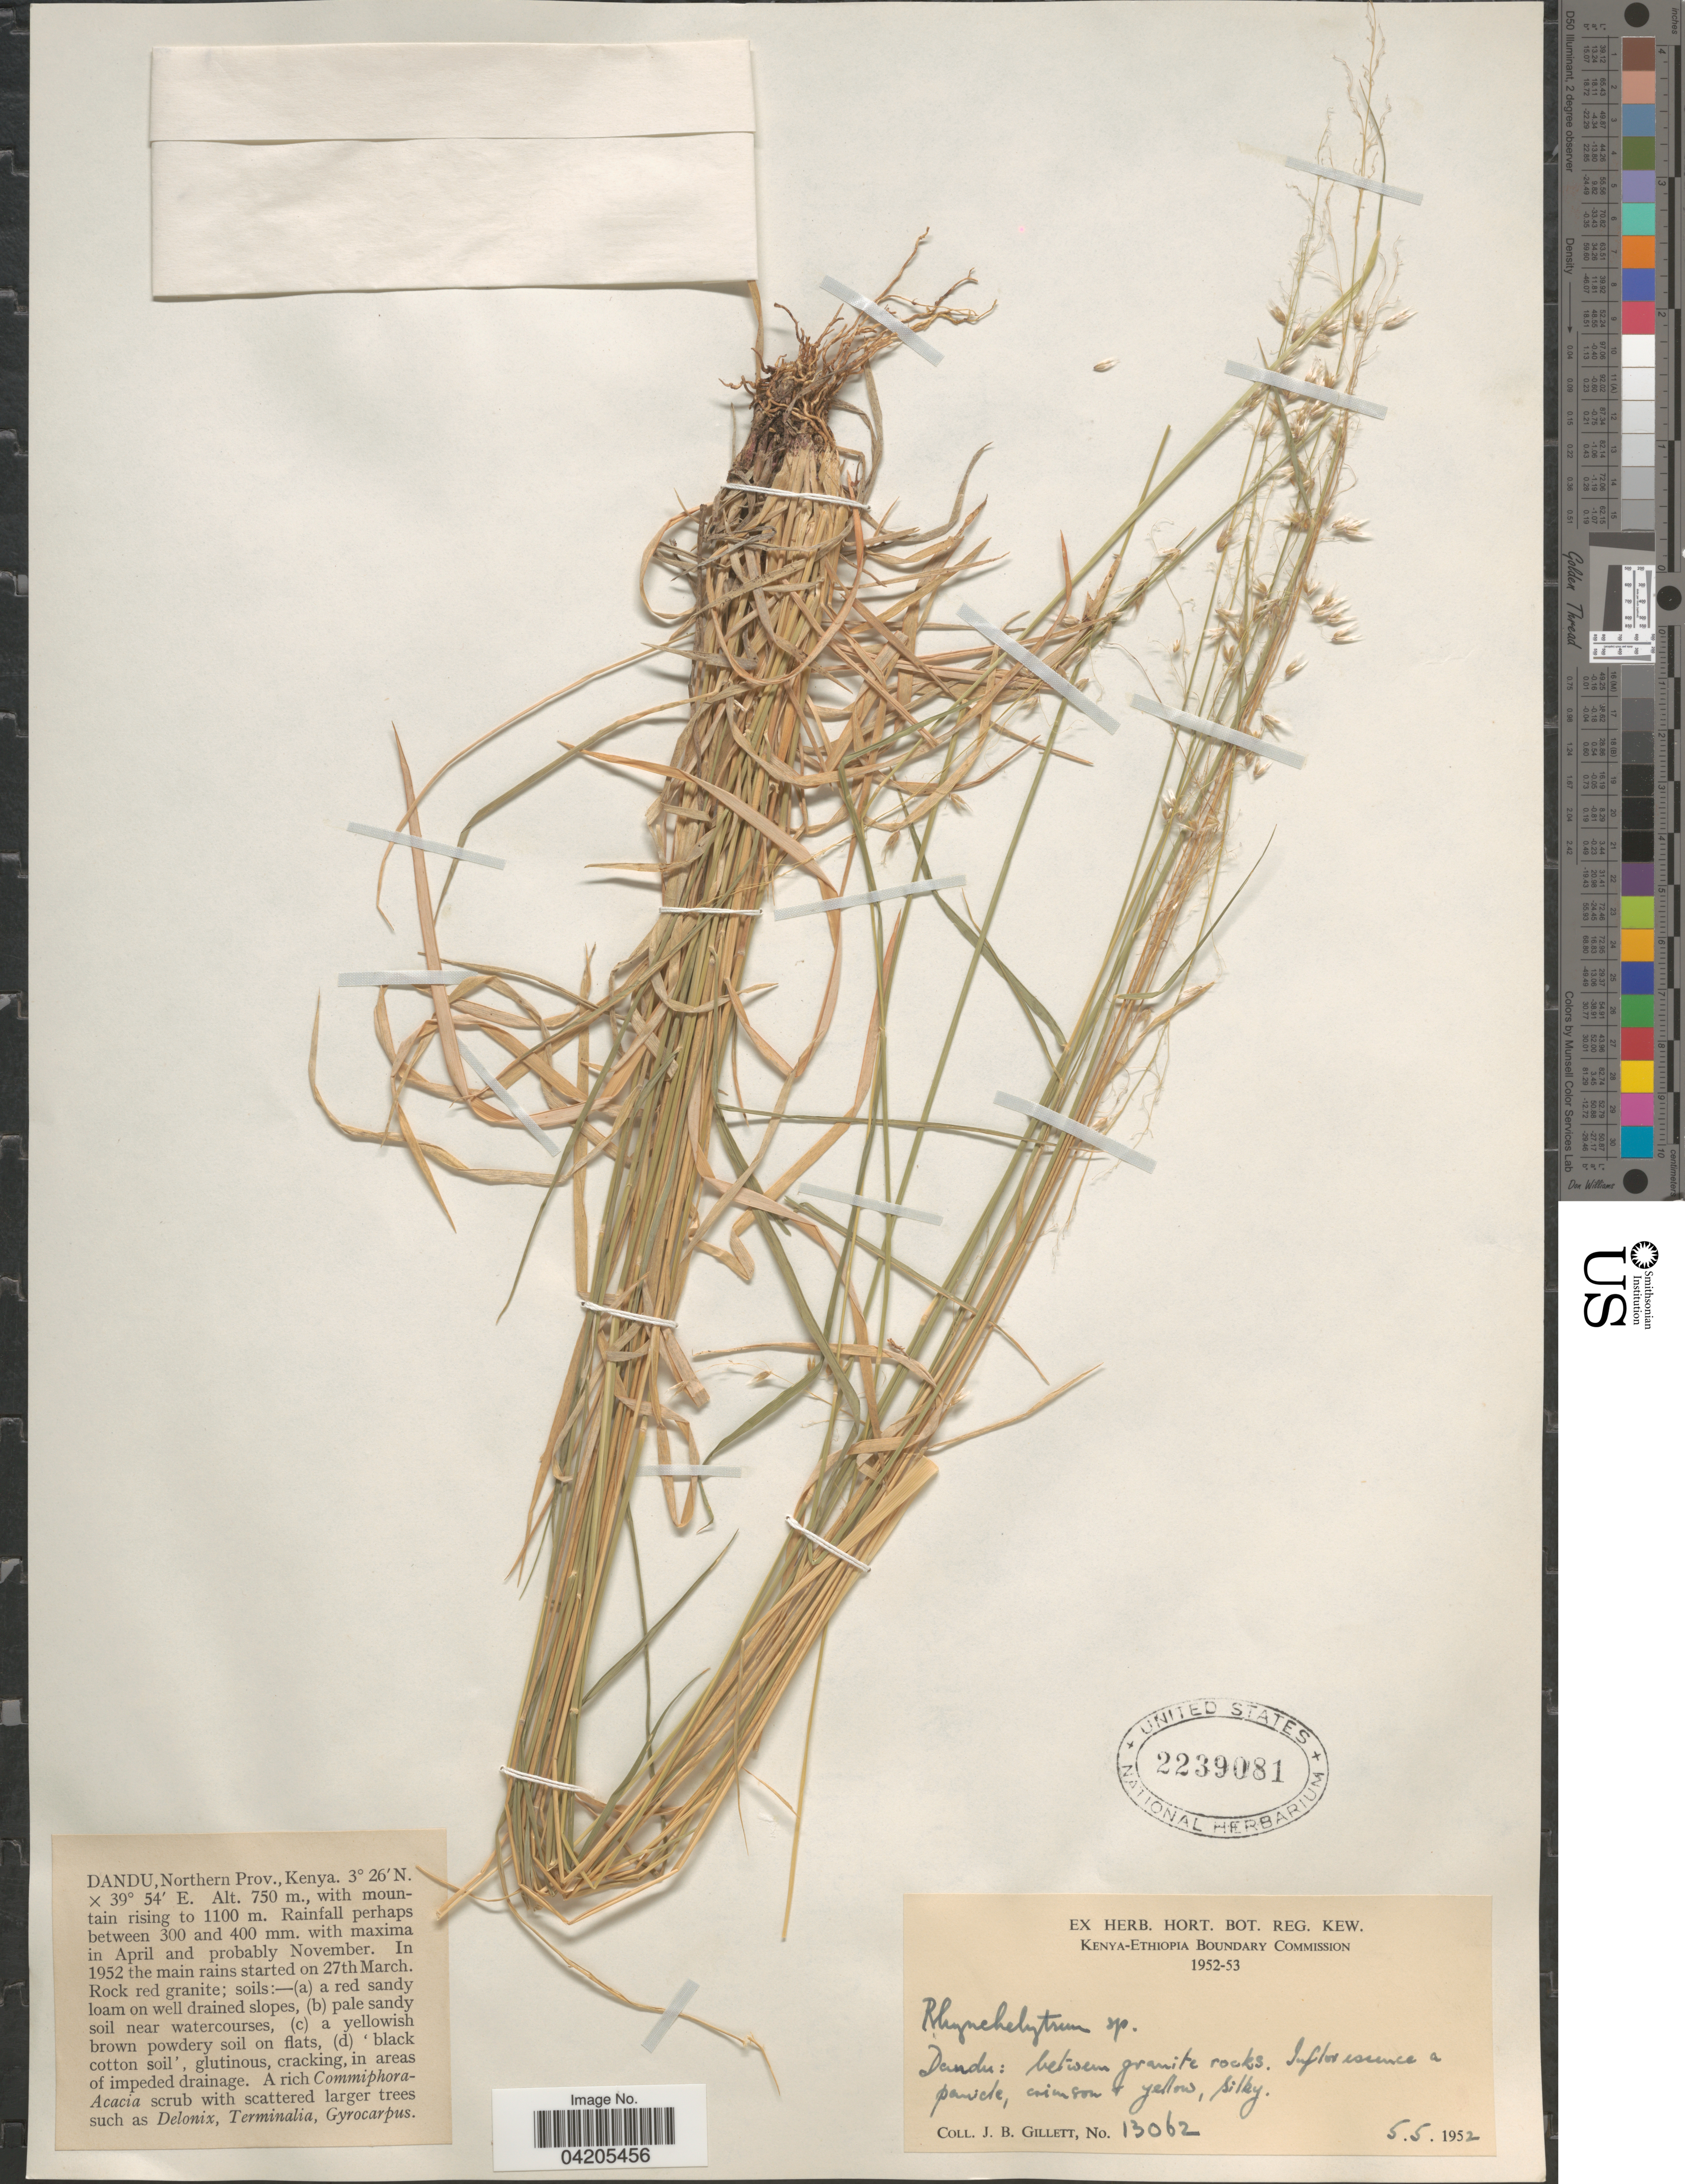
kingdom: Plantae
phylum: Tracheophyta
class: Liliopsida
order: Poales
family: Poaceae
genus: Melinis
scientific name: Melinis repens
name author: (Willd.) Zizka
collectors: J. B. Gillett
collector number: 13062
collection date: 1952-05-05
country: Kenya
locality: Dandu, Northern Prov.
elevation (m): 750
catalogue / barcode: US 2239081